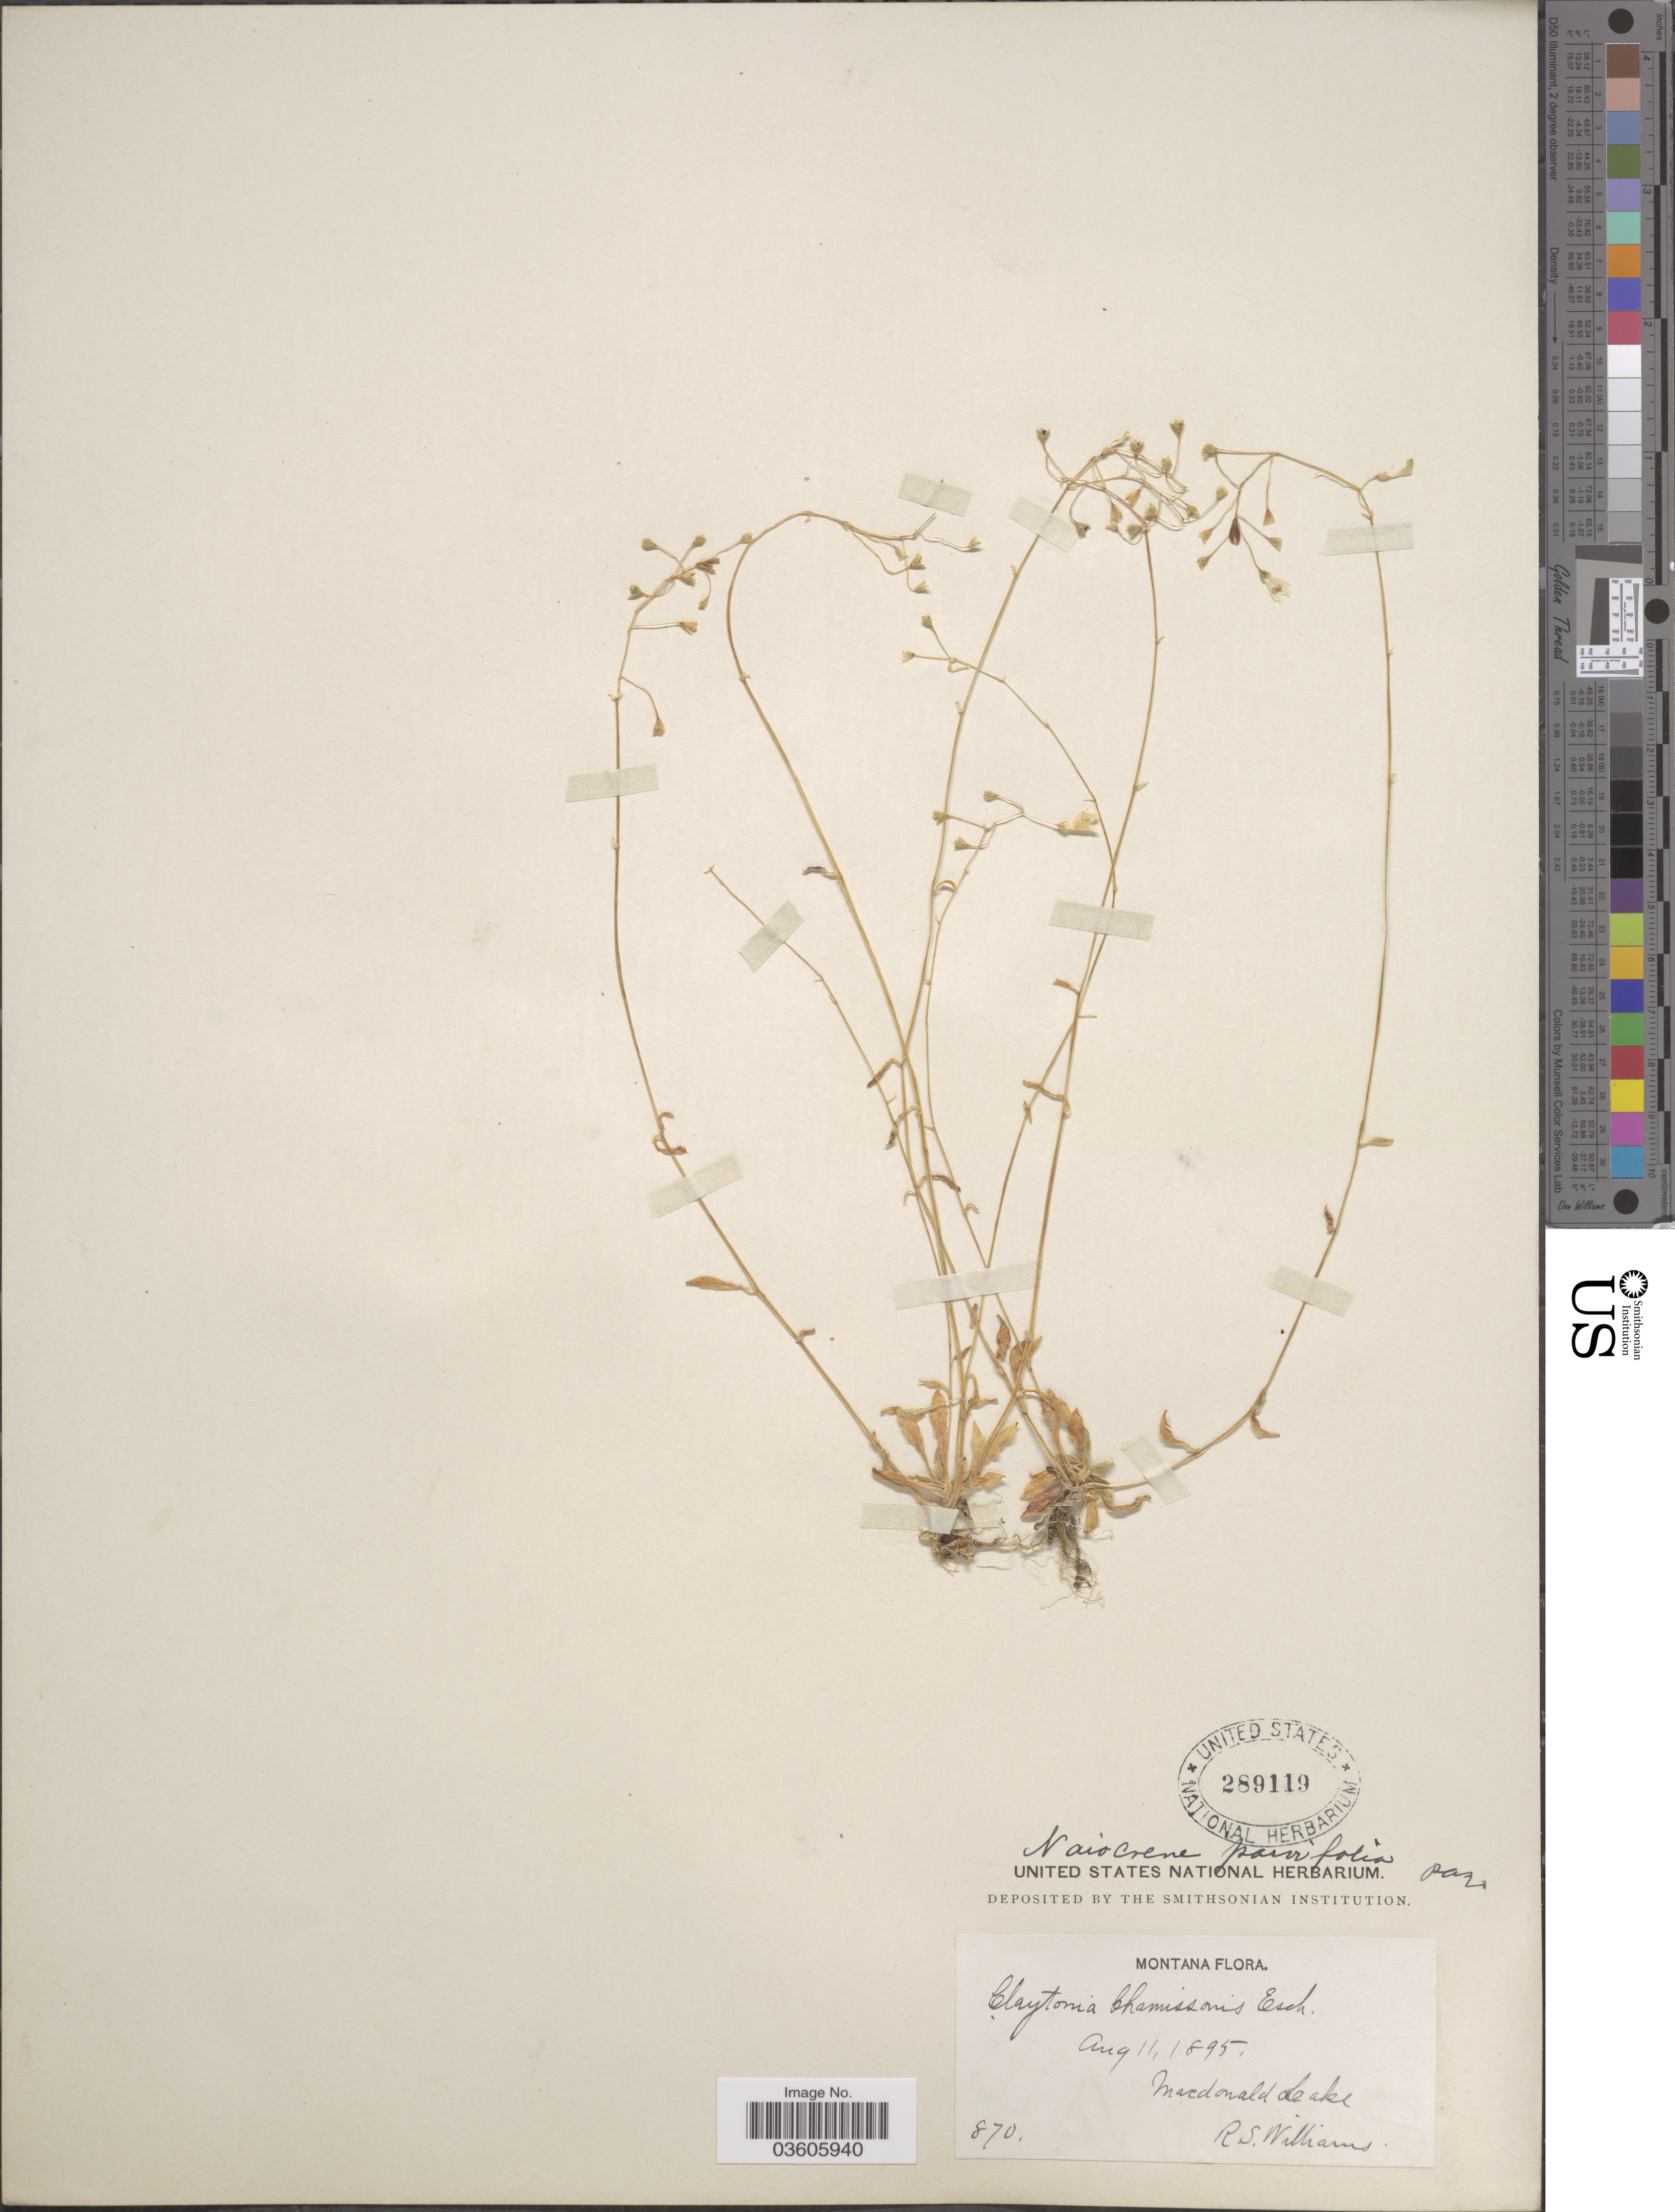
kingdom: Plantae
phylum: Tracheophyta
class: Magnoliopsida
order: Caryophyllales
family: Montiaceae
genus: Montia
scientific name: Montia parvifolia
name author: (Moc. ex DC.) Greene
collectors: R. S. Williams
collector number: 870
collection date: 1895-08-11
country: United States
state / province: Montana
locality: Macdonald Lake.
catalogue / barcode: US 289119